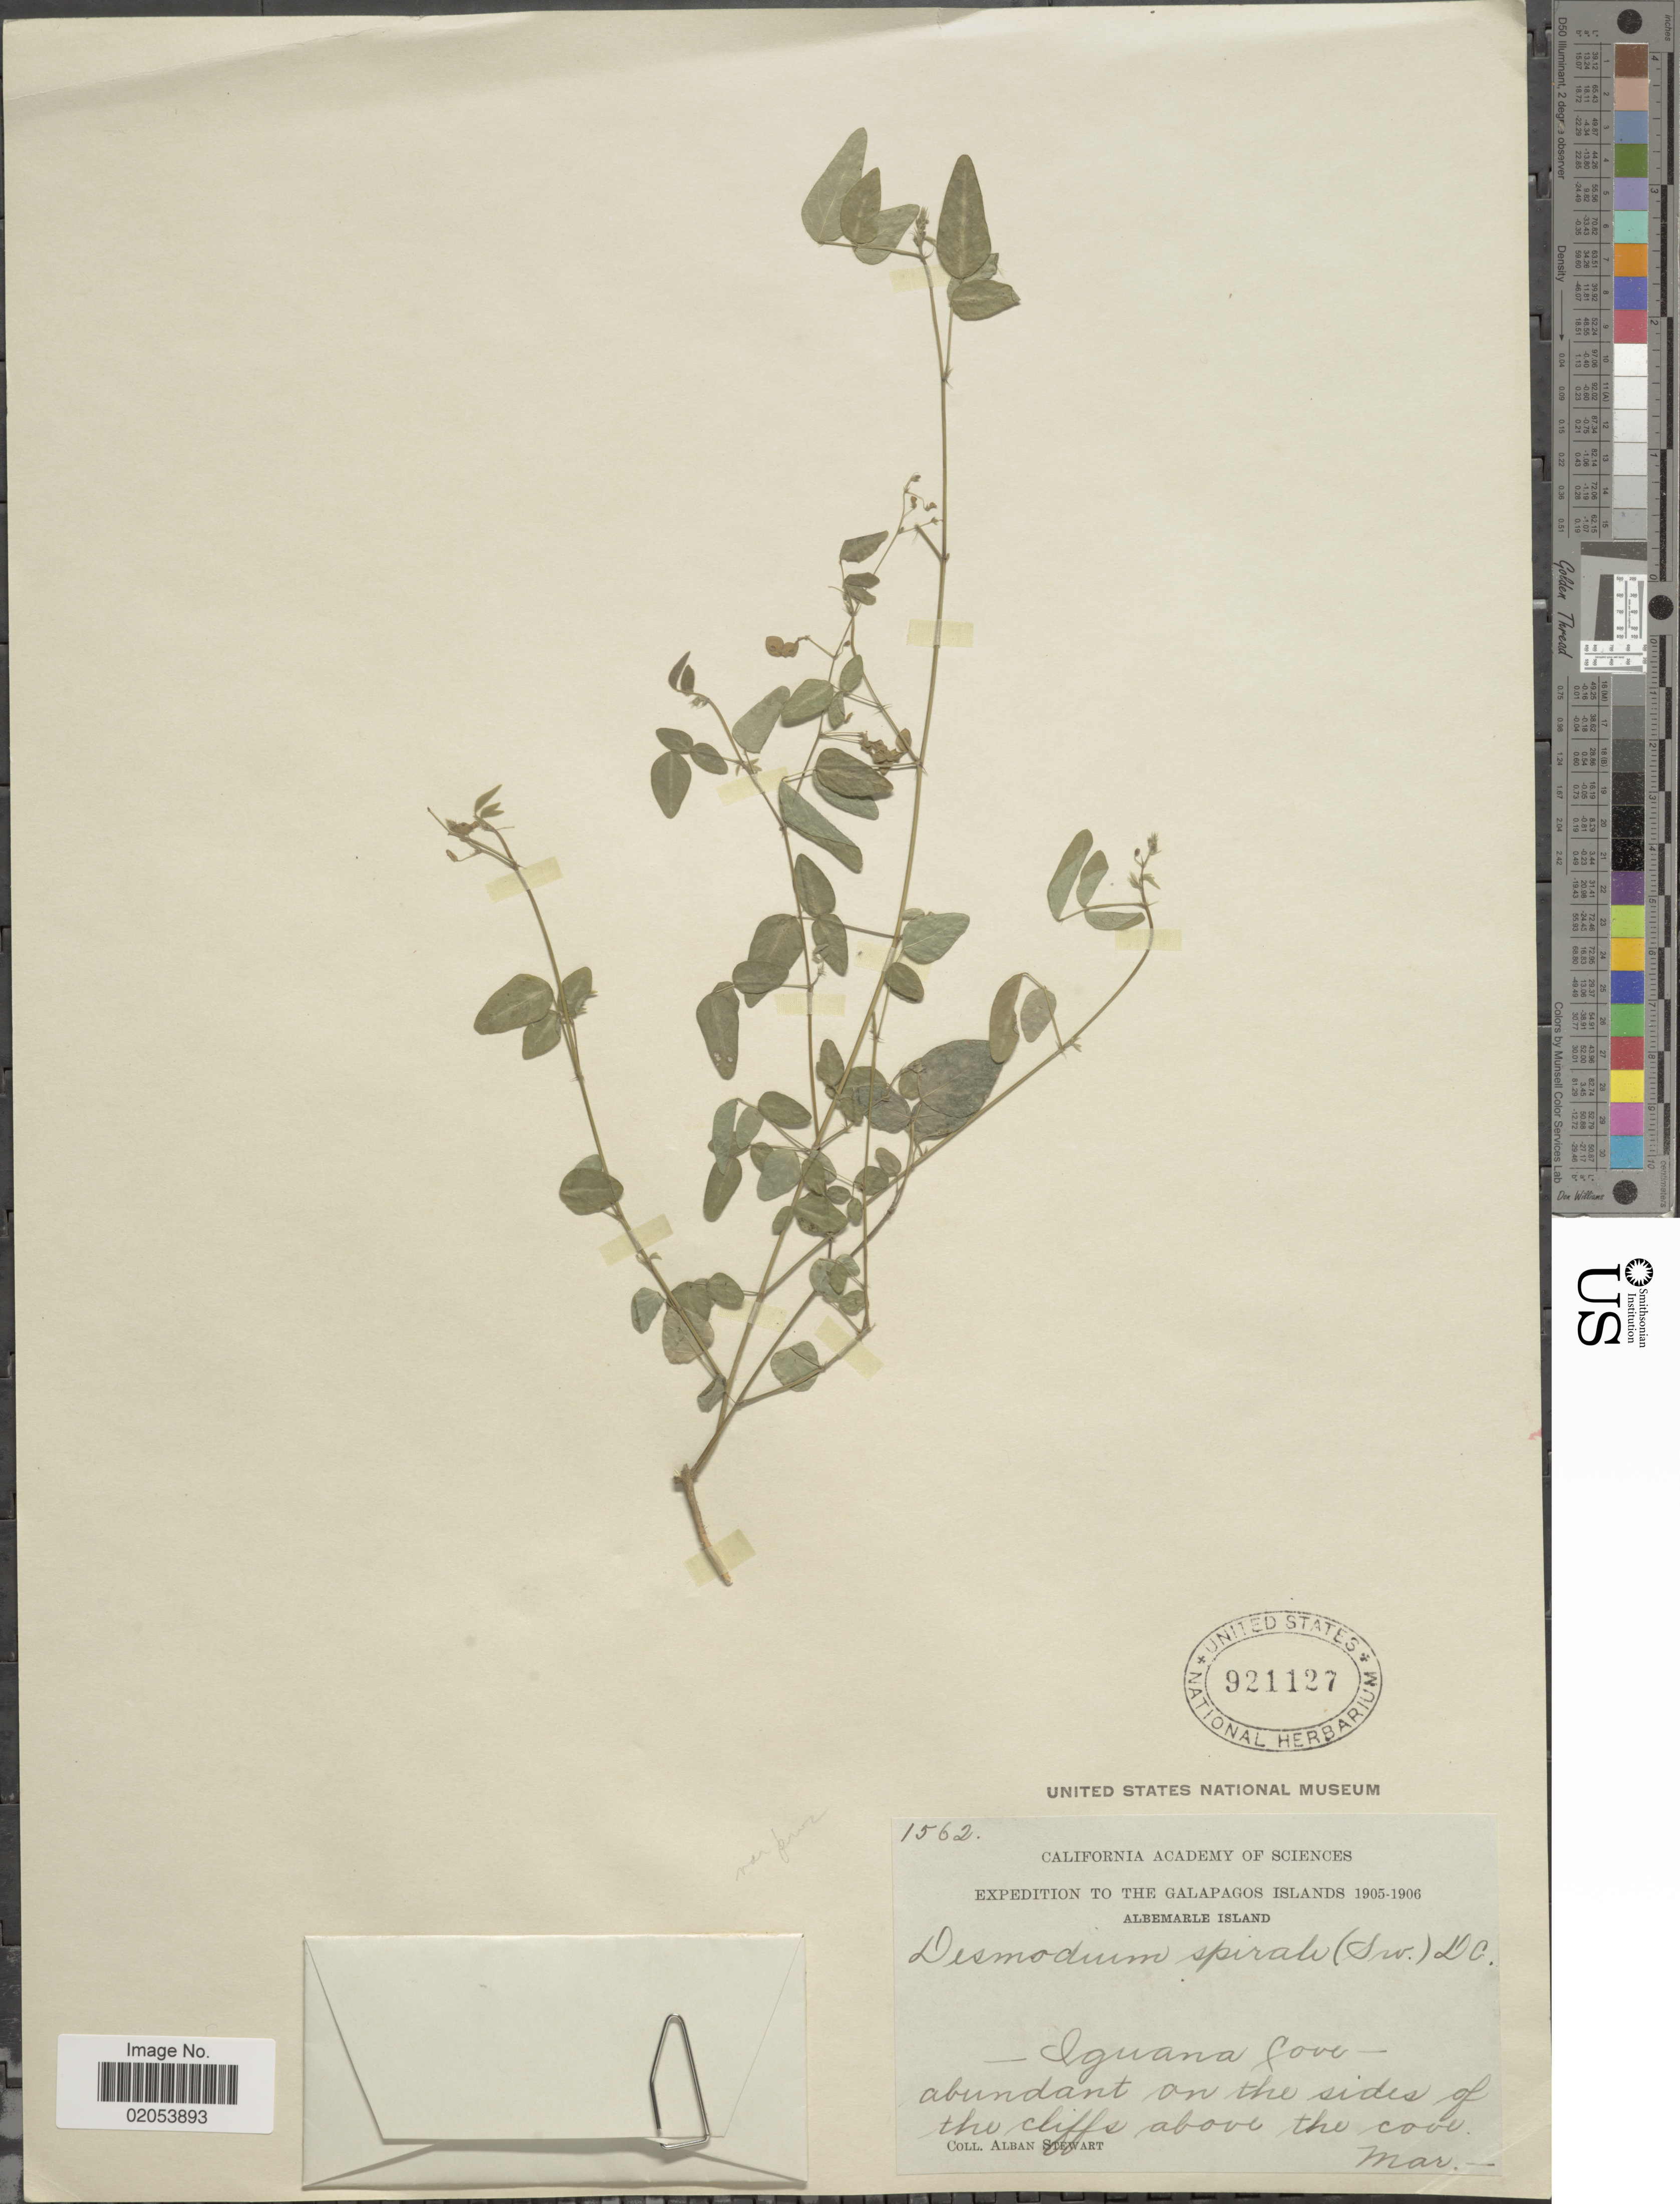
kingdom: Plantae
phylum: Tracheophyta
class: Magnoliopsida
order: Fabales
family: Fabaceae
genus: Desmodium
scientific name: Desmodium procumbens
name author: (Mill.) Hitchc.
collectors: A. Stewart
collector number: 1562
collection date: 1905-03/1906-03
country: Ecuador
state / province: Colón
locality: Galapagos Islands. Albermarle Island. Iguana Cove. abundant on the sides of the cliffs above the cove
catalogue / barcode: US 921127